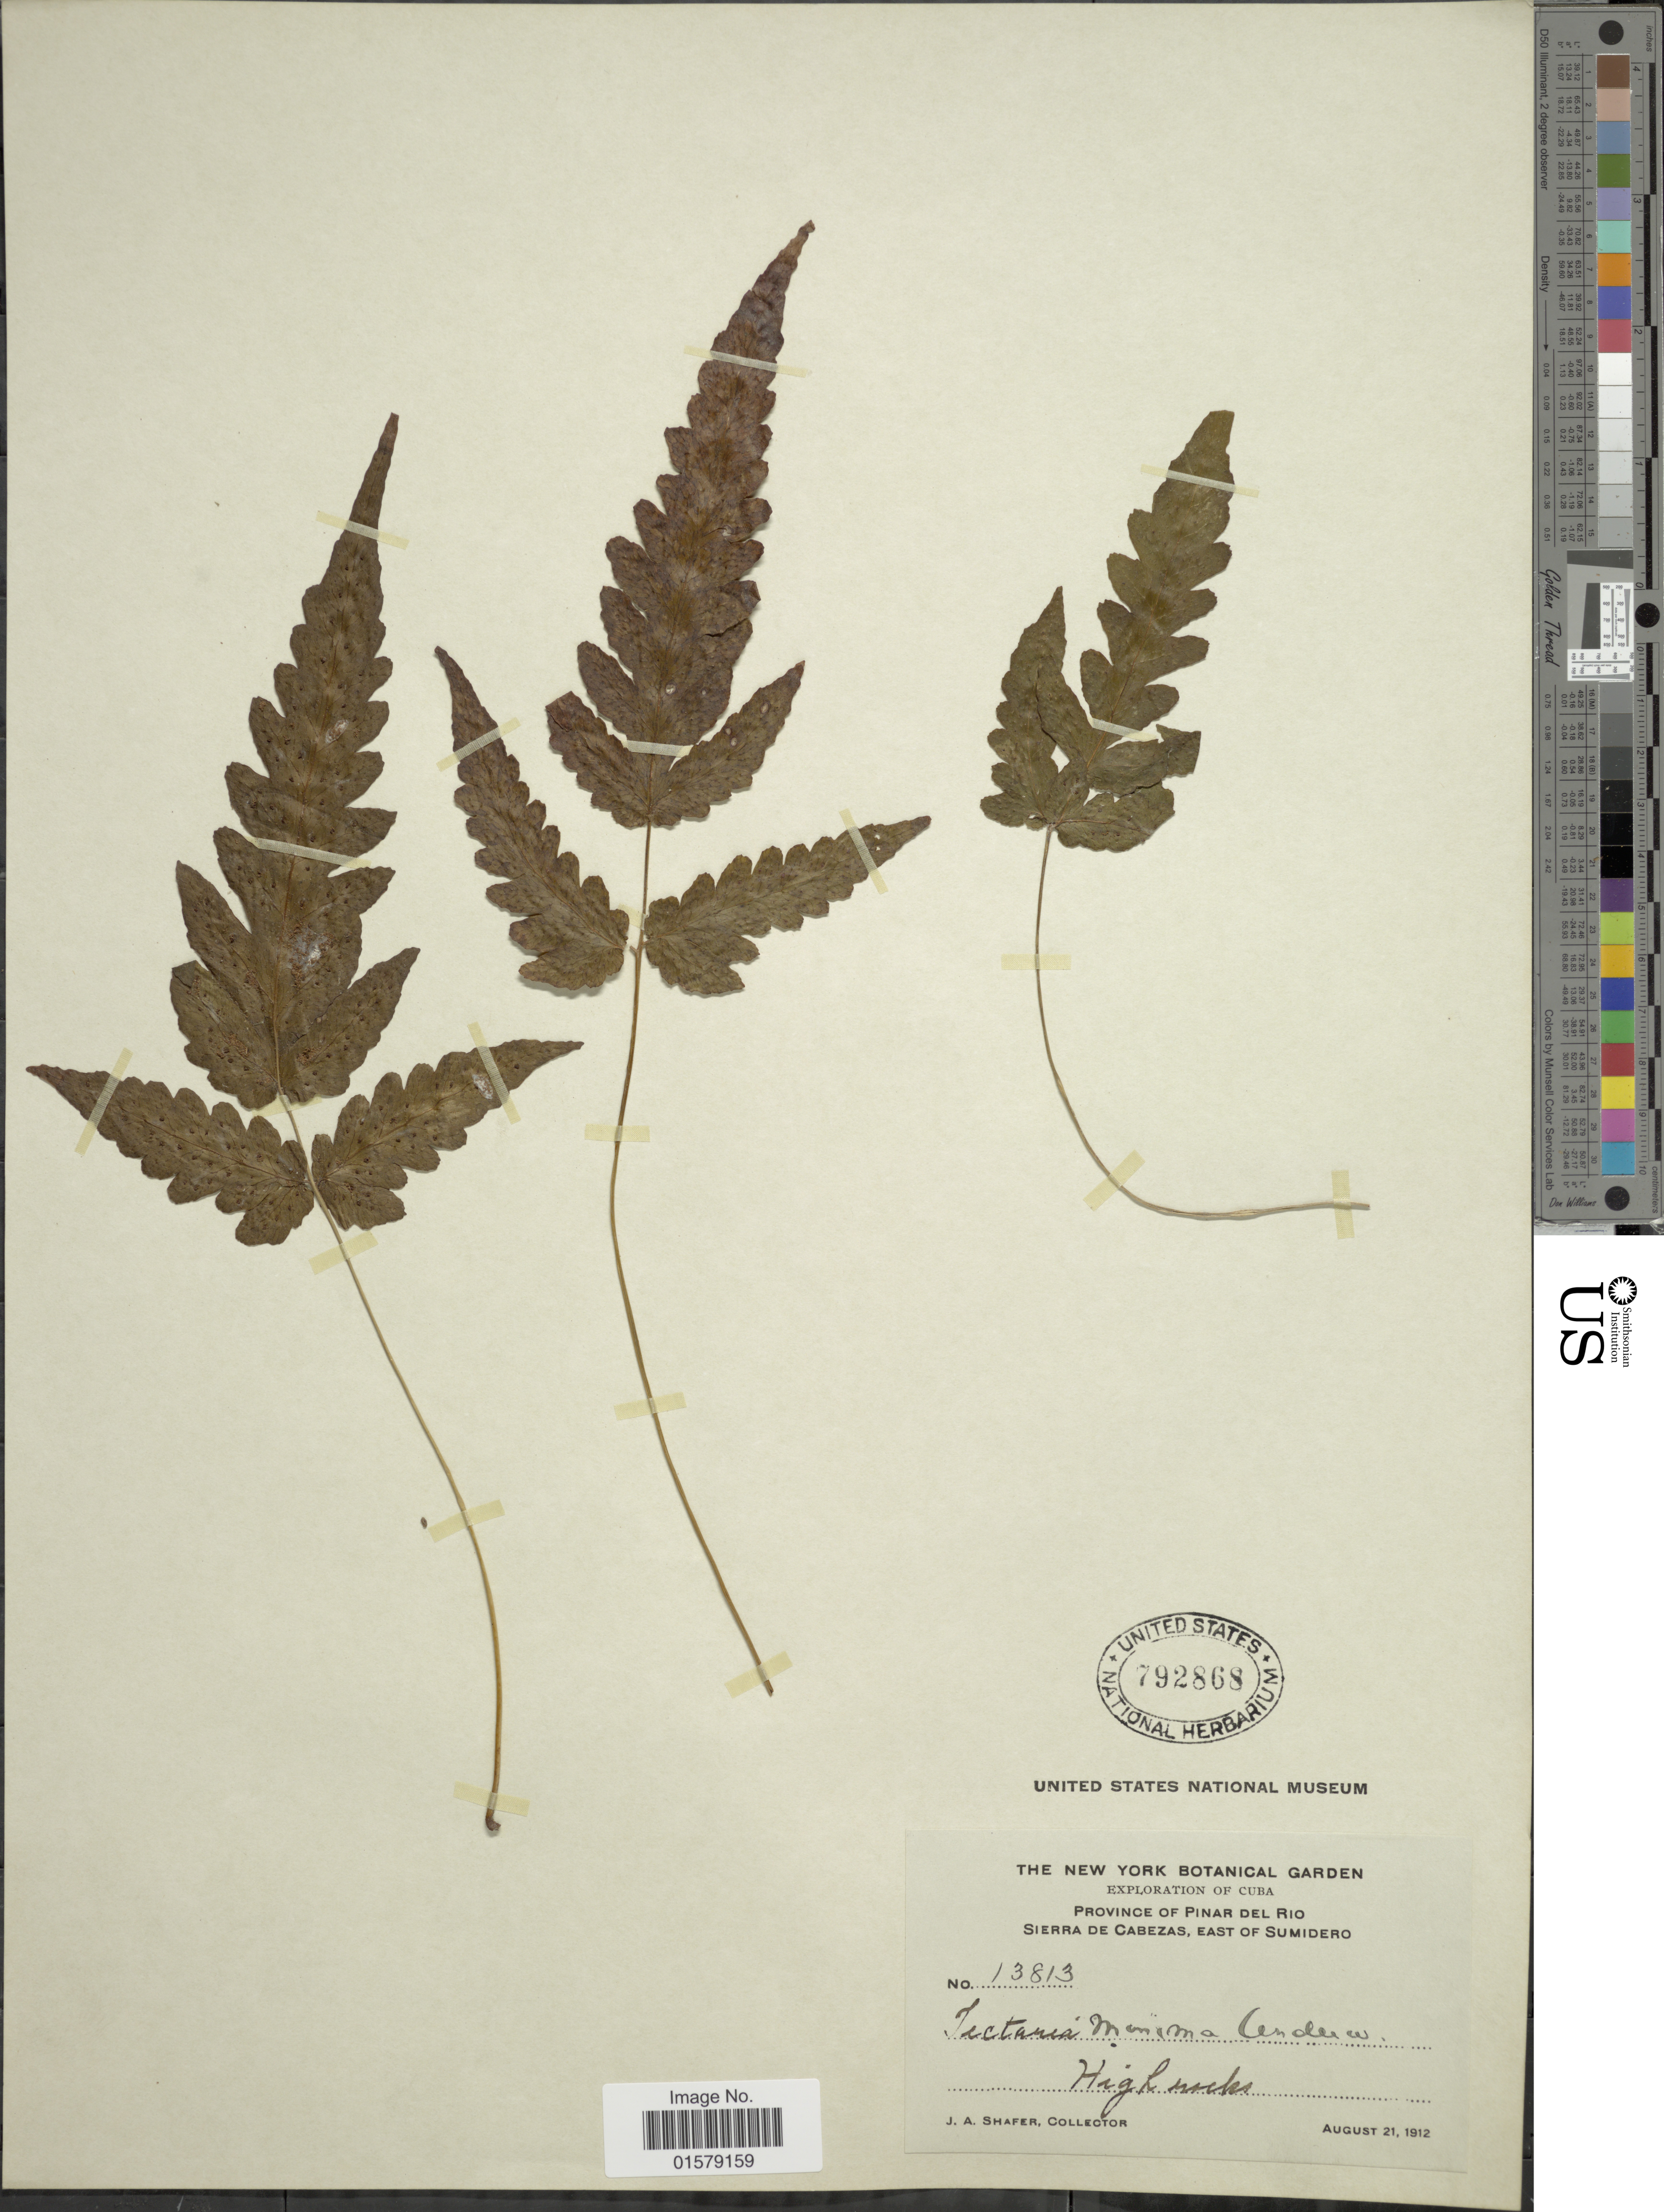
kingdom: Plantae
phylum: Tracheophyta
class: Polypodiopsida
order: Polypodiales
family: Tectariaceae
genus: Tectaria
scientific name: Tectaria fimbriata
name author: (Willd.) Lourteig & Proctor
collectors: J. A. Shafer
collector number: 13813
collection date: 1912-08-21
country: Cuba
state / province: Pinar del Río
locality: Sierra de Cabezas, east of Sumidero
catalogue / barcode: US 792868